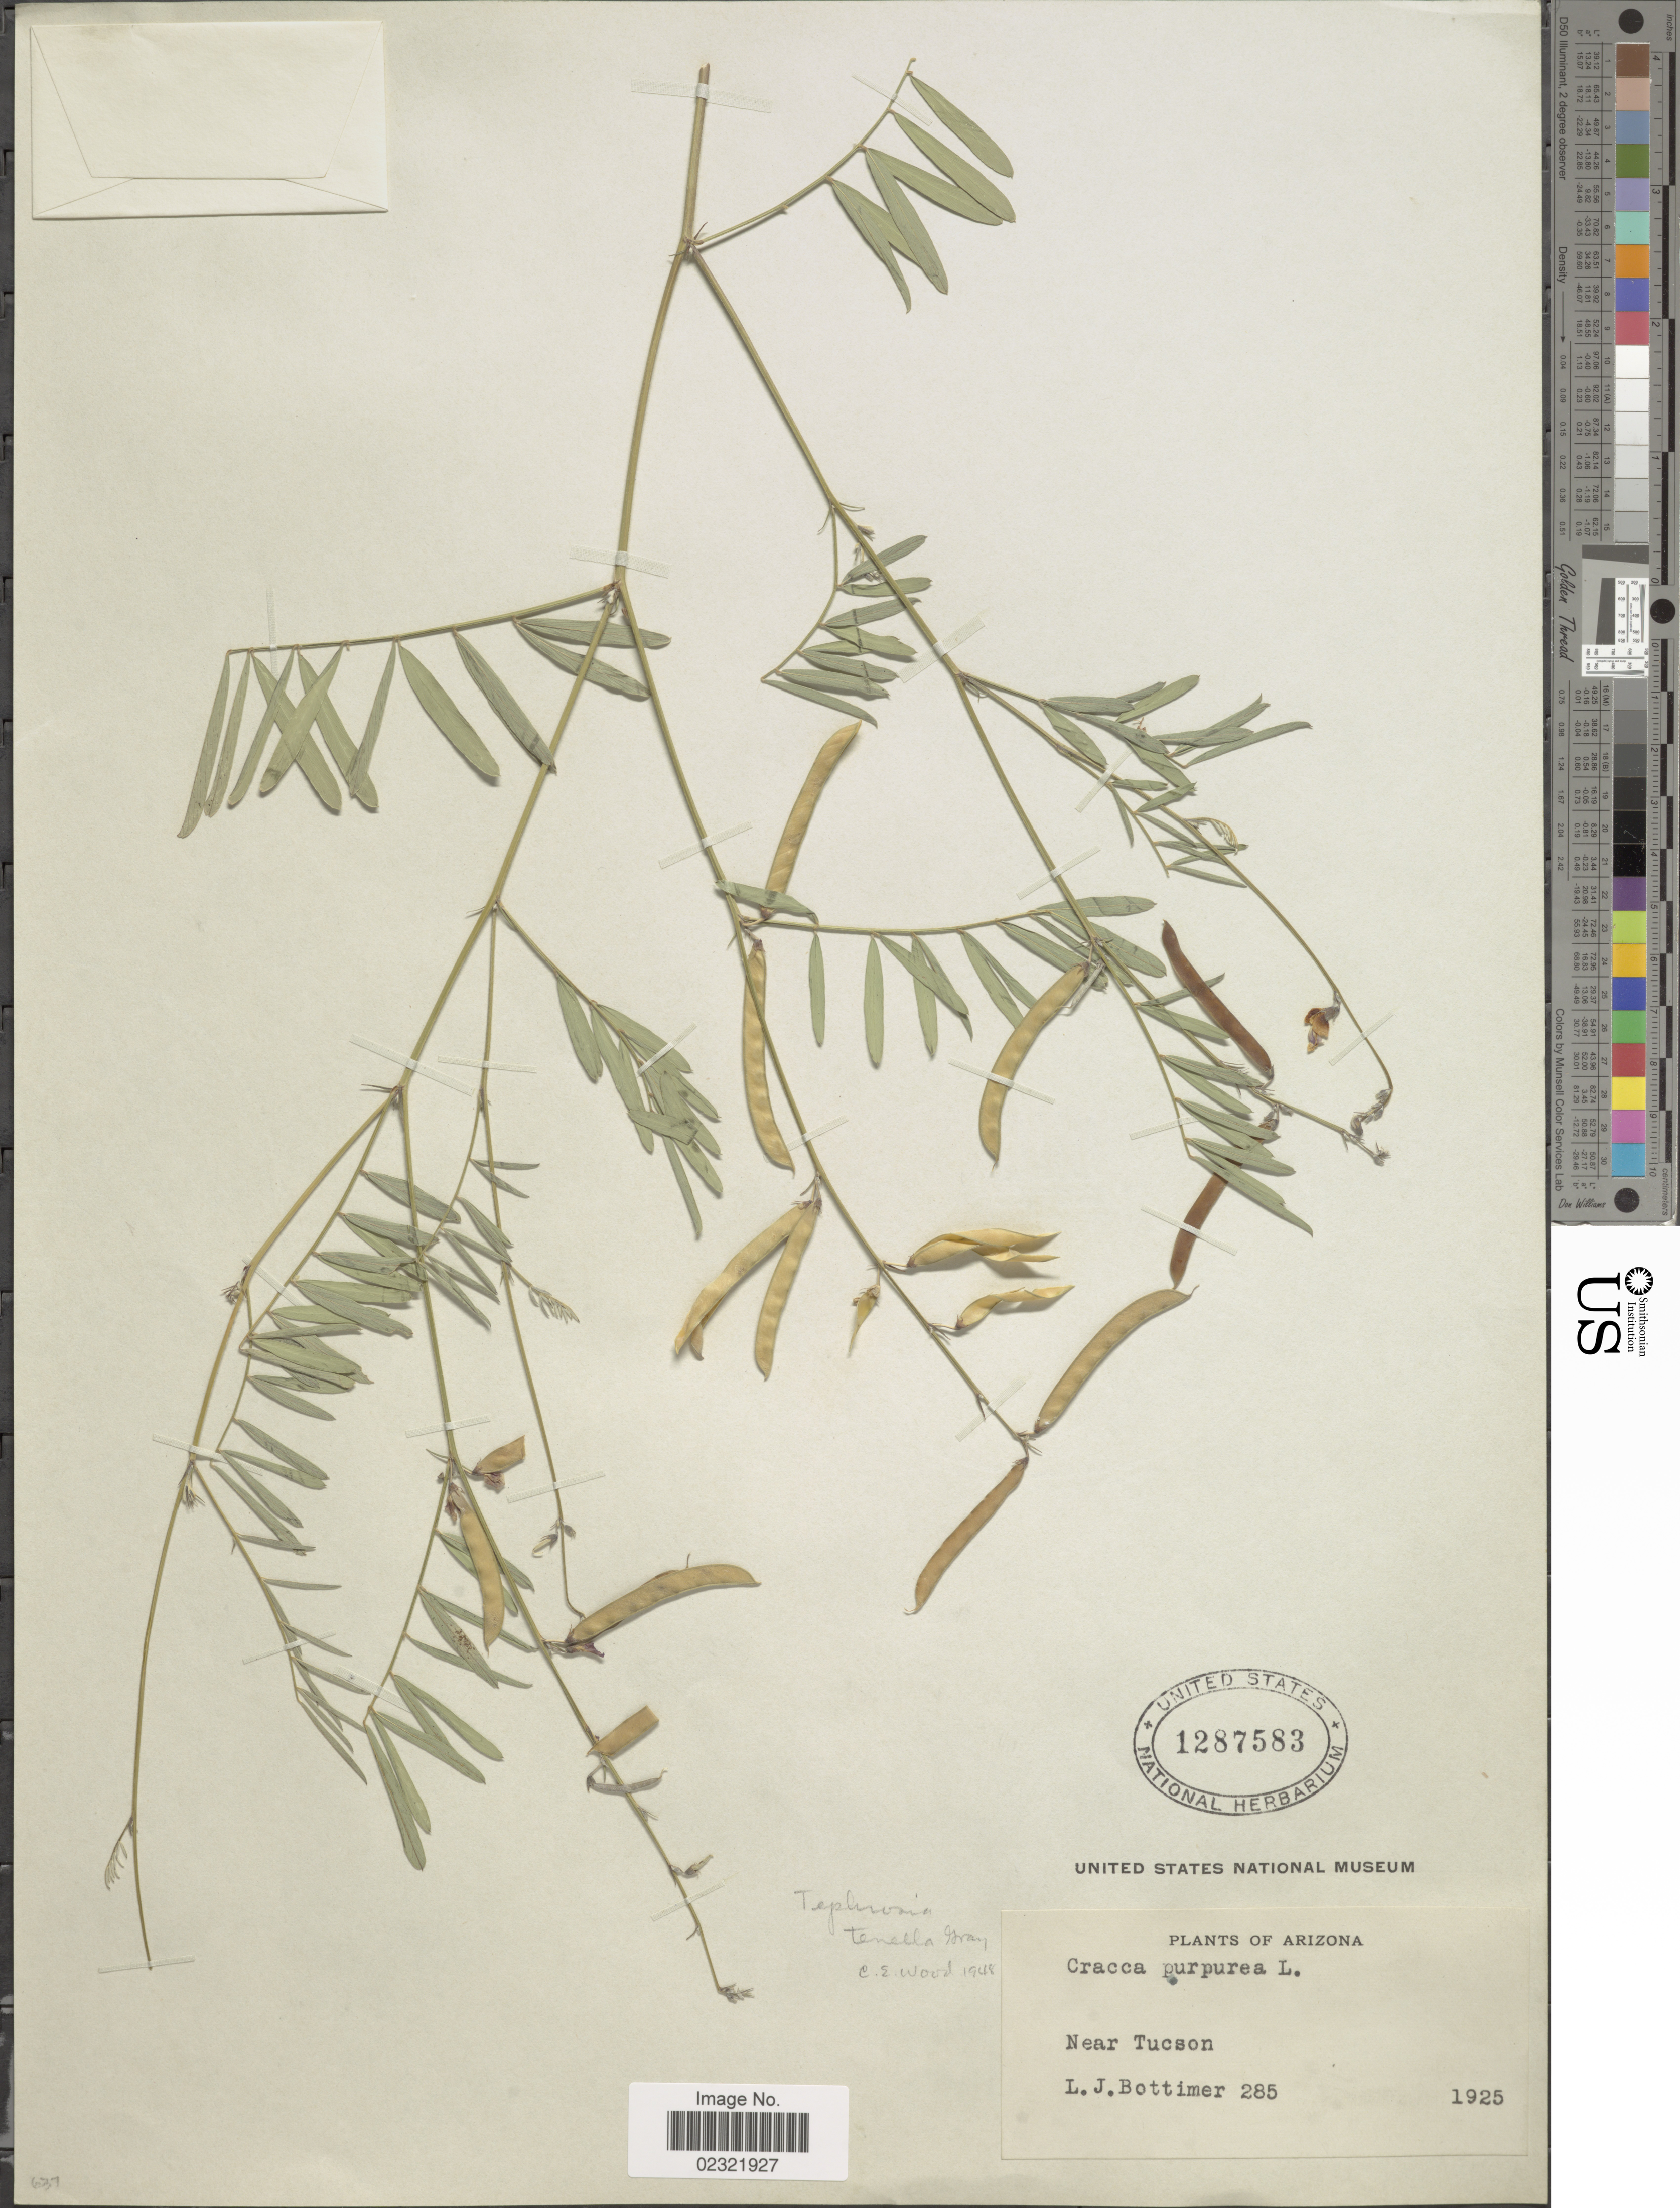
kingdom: Plantae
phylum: Tracheophyta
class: Magnoliopsida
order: Fabales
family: Fabaceae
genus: Tephrosia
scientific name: Tephrosia tenella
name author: A. Gray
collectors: L. Bottimer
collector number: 285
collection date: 1925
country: United States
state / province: Arizona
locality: Near Tucson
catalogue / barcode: US 1287583